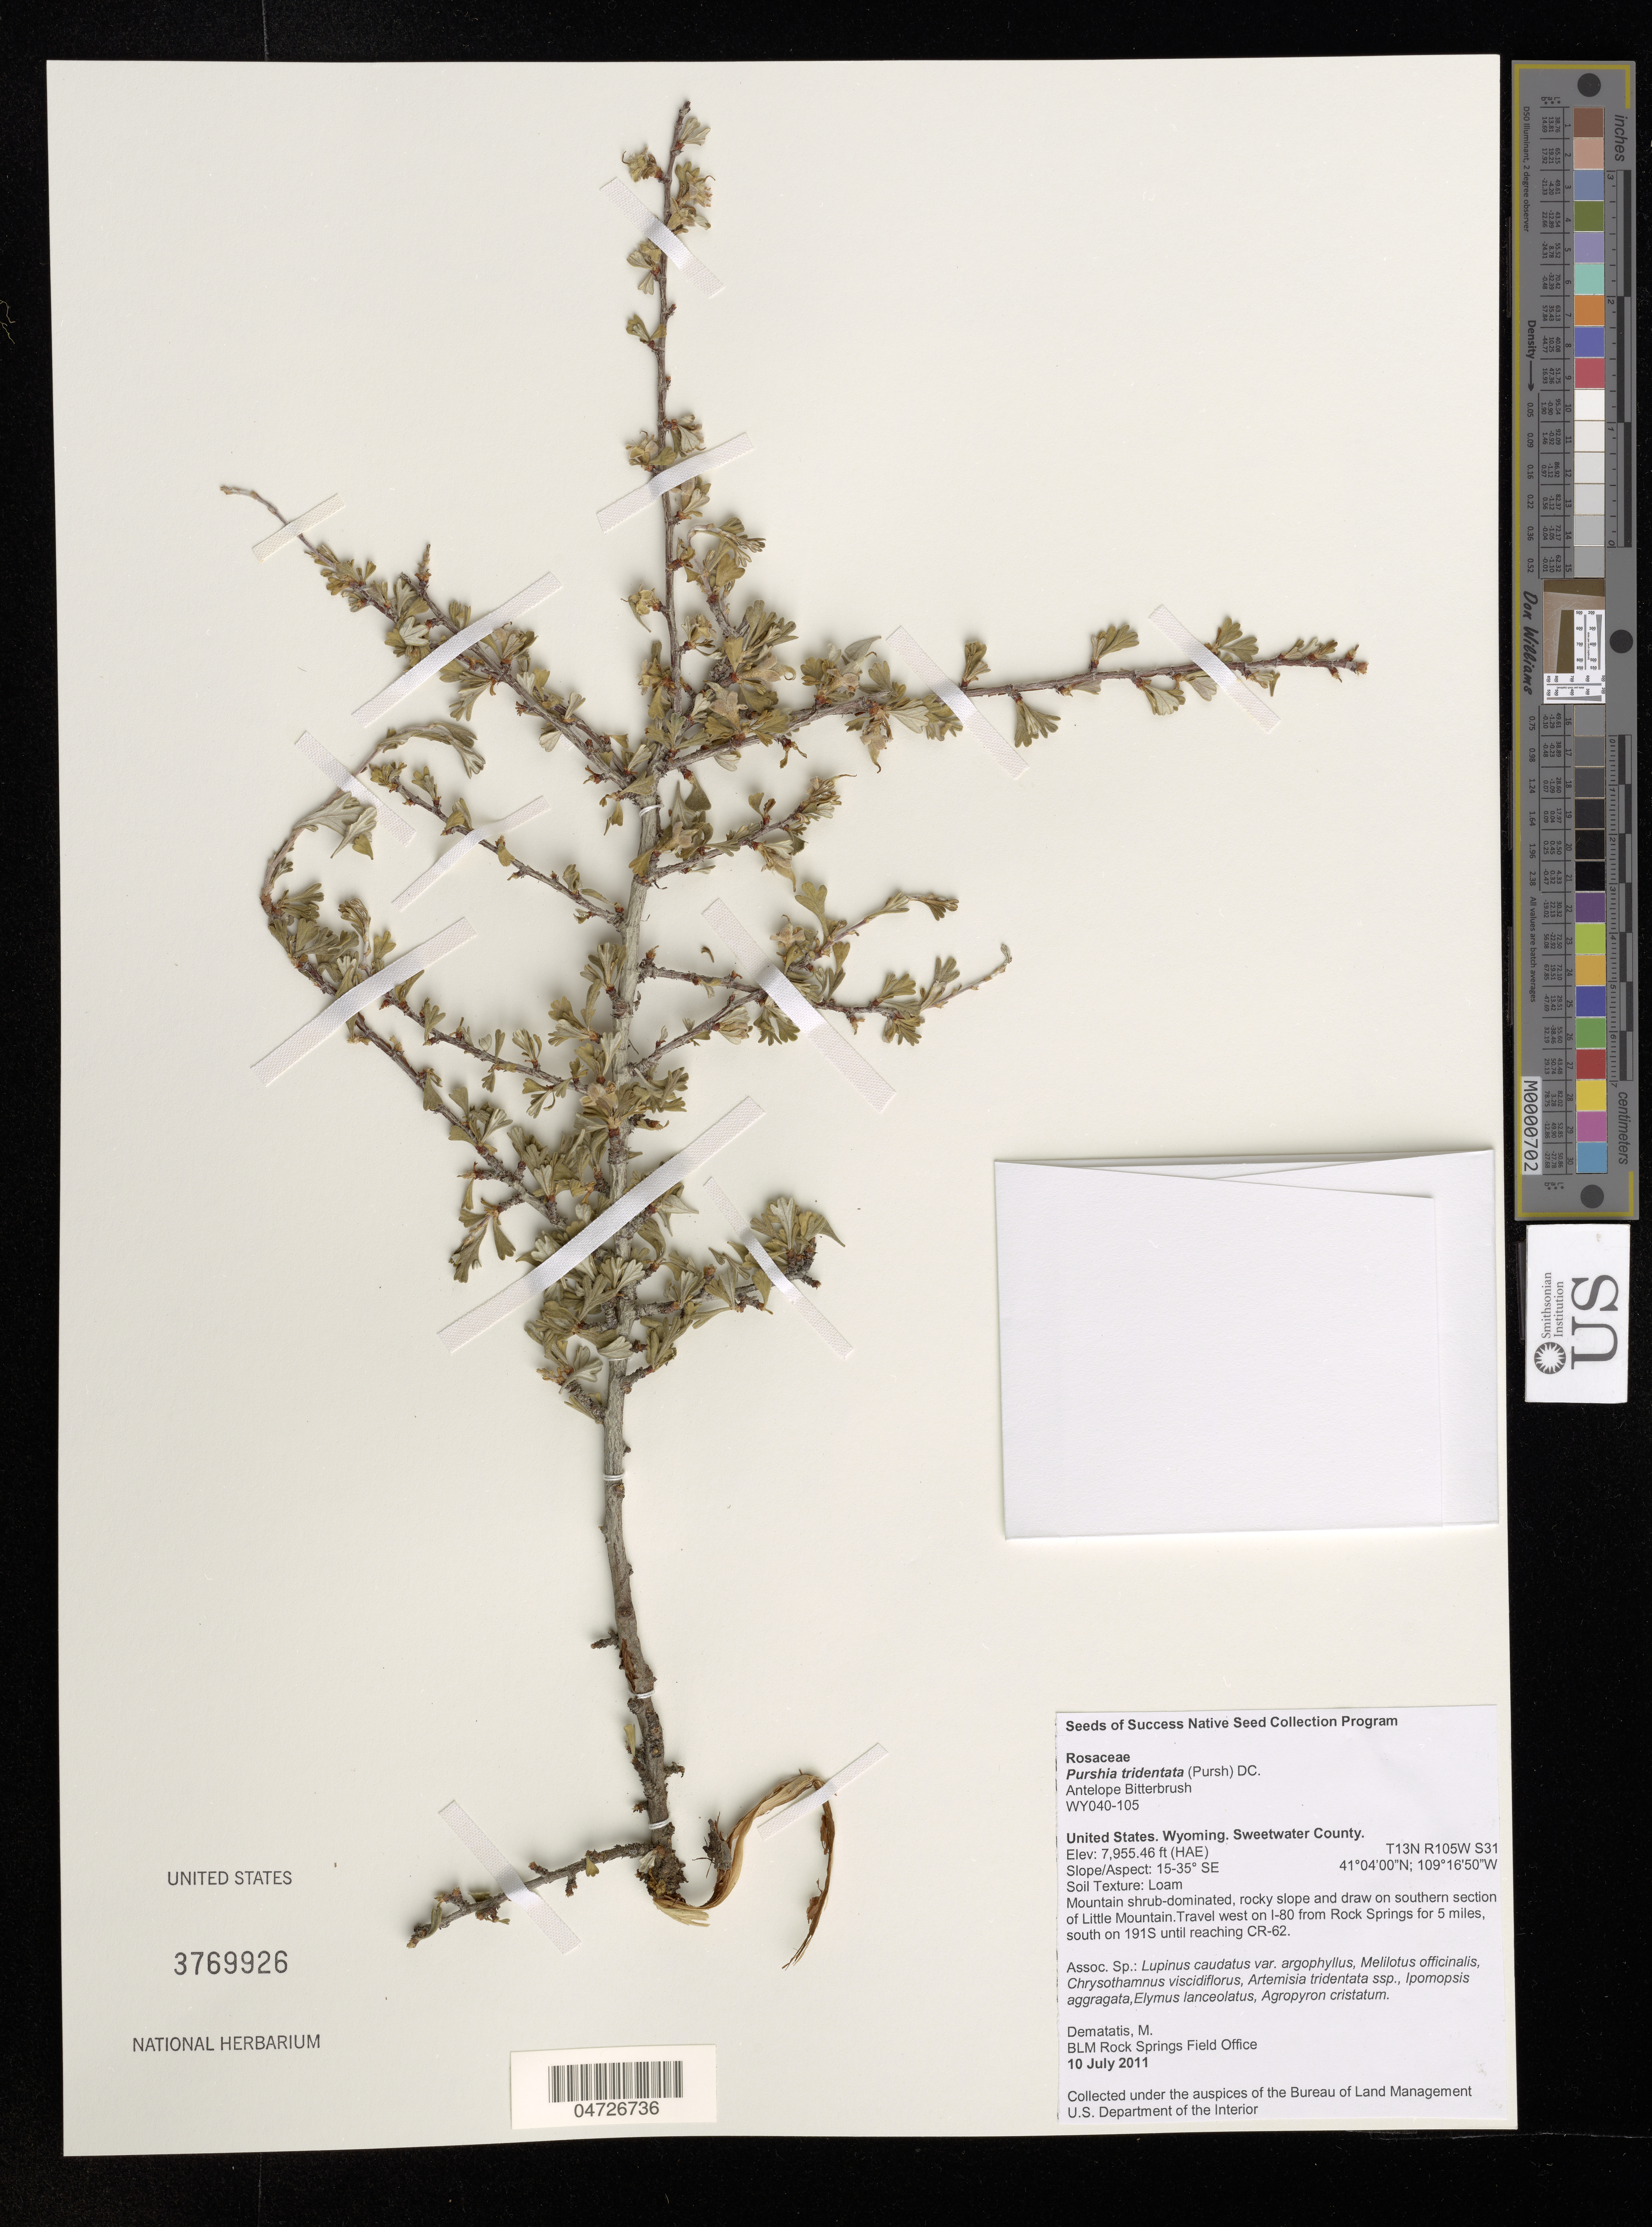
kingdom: Plantae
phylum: Tracheophyta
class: Magnoliopsida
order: Rosales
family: Rosaceae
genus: Purshia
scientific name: Purshia tridentata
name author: (Pursh) DC.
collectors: M. Dematatis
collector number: WY040-105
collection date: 2011-07-10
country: United States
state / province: Wyoming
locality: Sweetwater County. Travel west on I-80 from Rock Springs for 5 miles, south on 191S until reaching CR-62.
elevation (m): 2424.82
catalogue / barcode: US 3769926